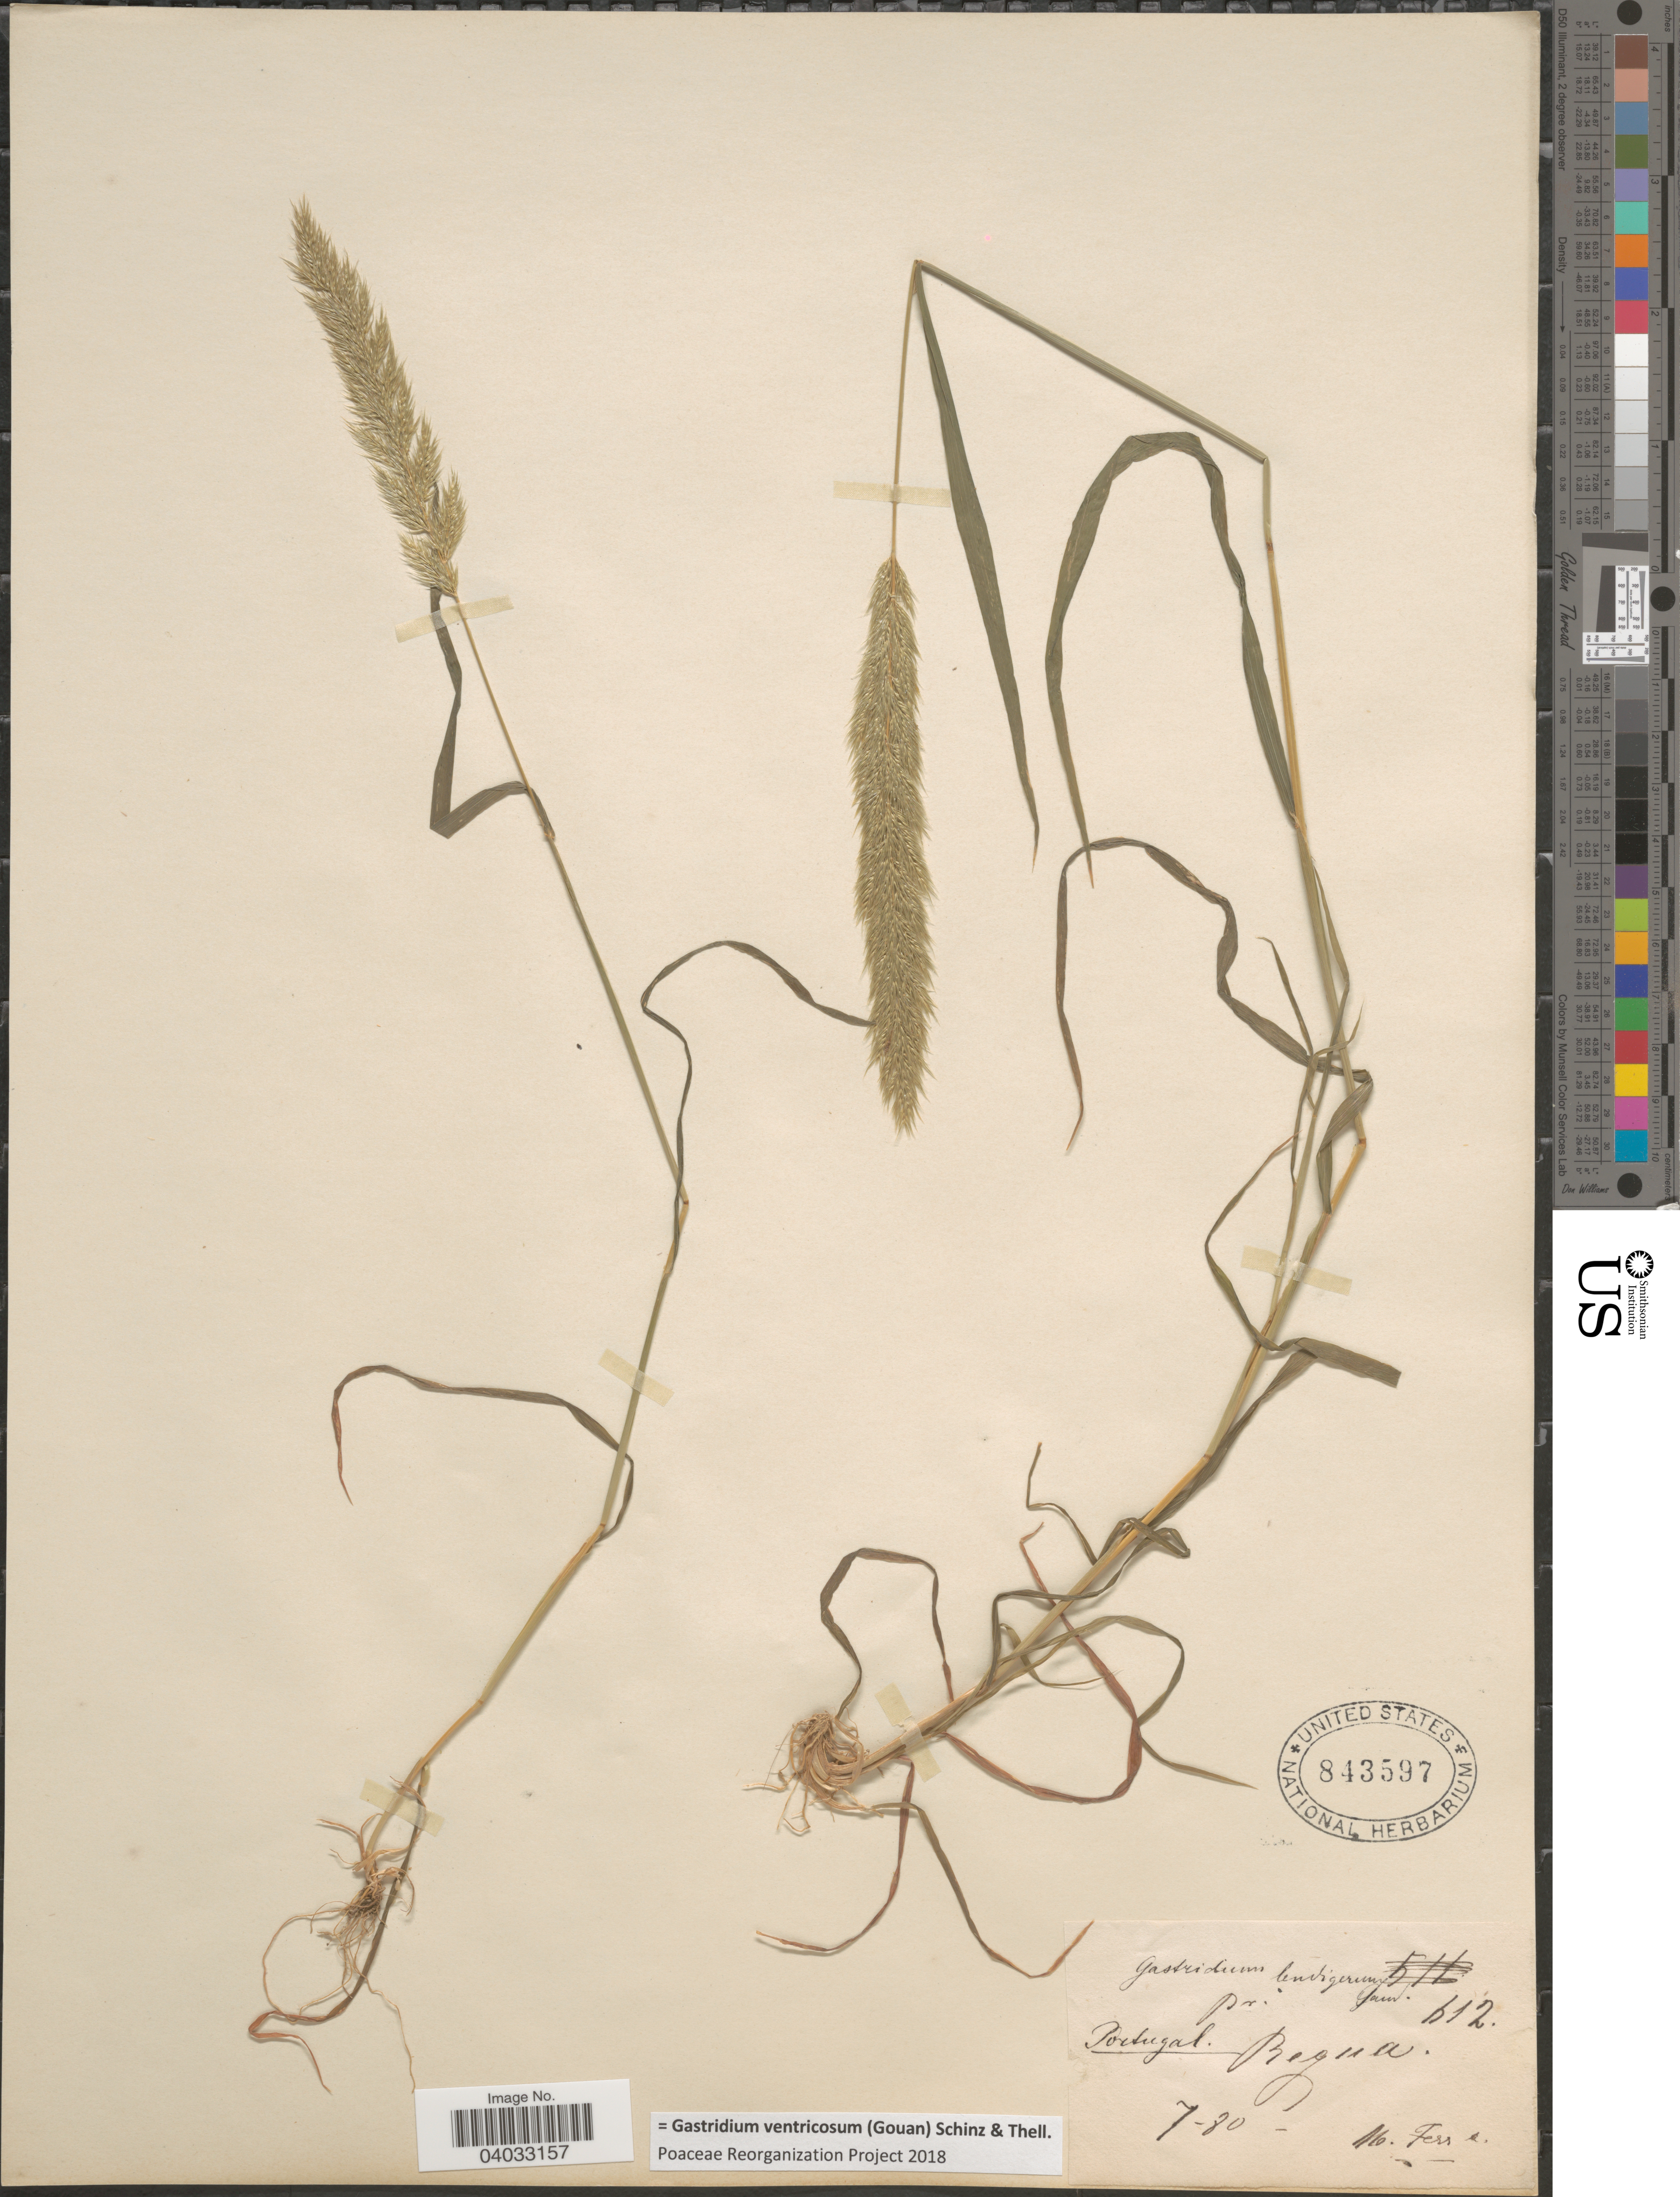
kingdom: Plantae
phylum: Tracheophyta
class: Liliopsida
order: Poales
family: Poaceae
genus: Gastridium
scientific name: Gastridium ventricosum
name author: (Gouan) Schinz & Thell.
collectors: M. Ferre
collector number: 612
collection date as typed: Transcribed d/m/y: /7/80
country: Portugal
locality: Regua.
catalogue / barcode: US 843597